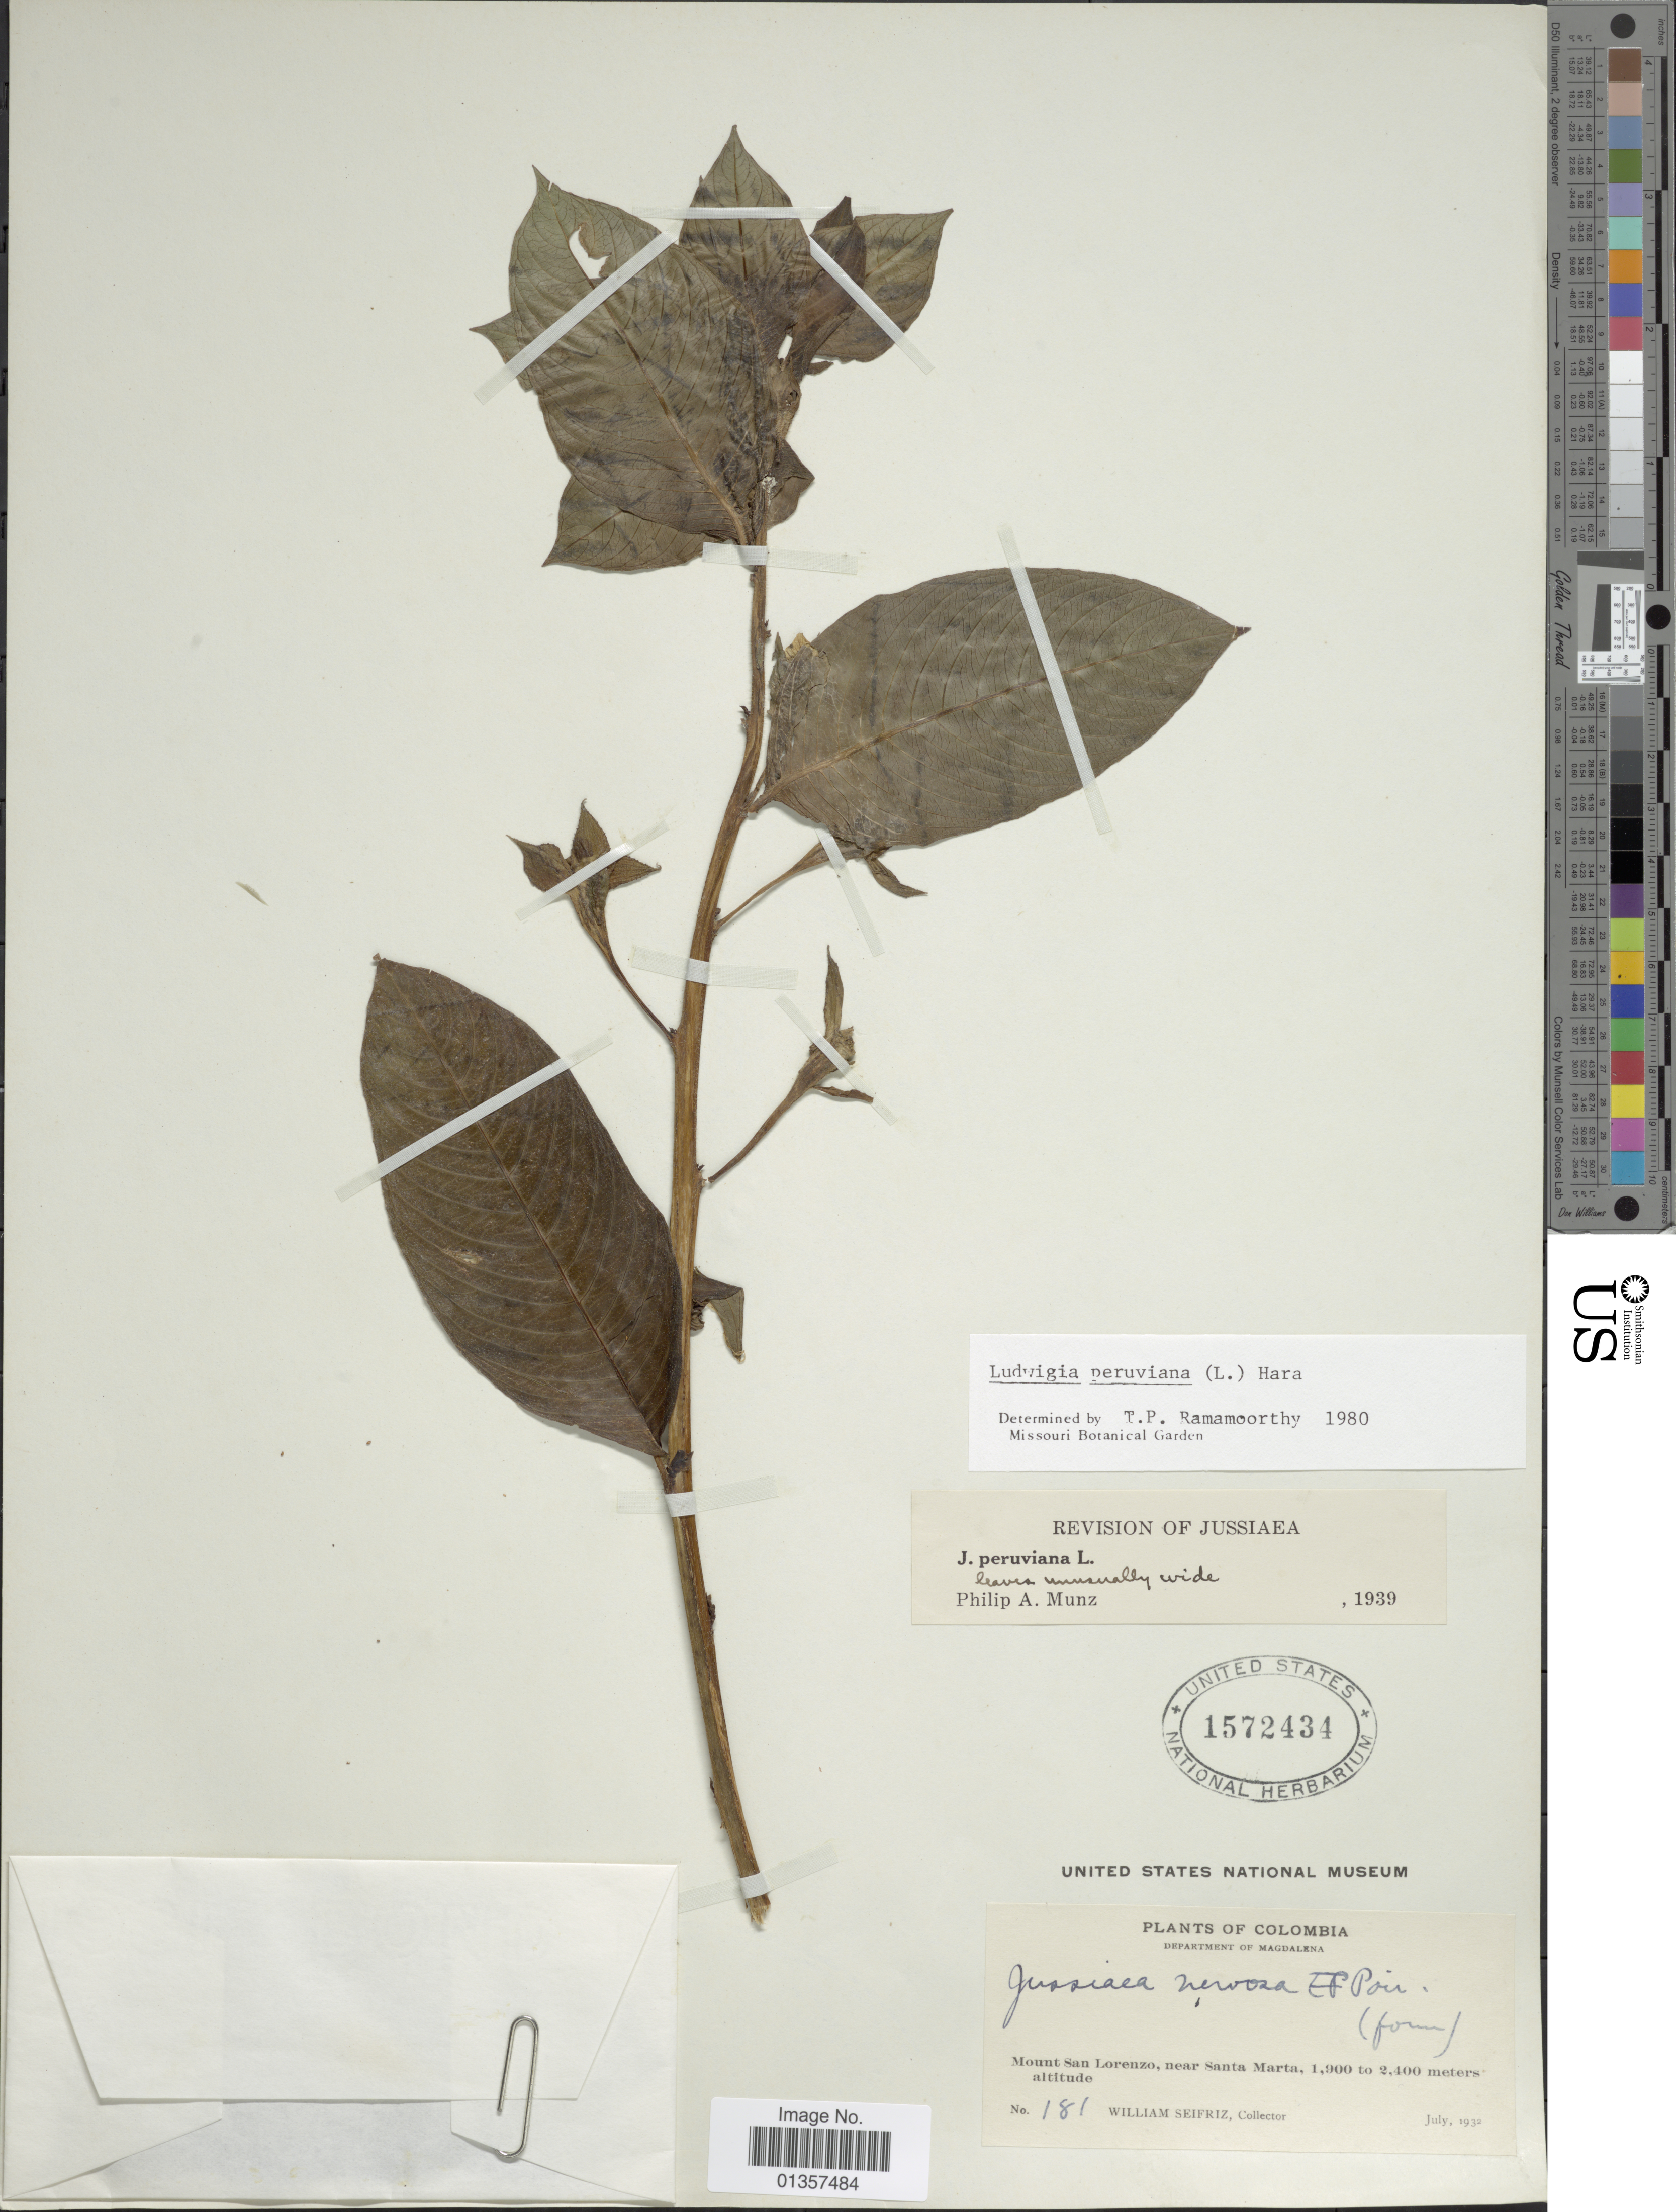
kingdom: Plantae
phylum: Tracheophyta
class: Magnoliopsida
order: Myrtales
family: Onagraceae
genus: Ludwigia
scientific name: Ludwigia peruviana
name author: (L.) H. Hara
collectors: W. Seifriz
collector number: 181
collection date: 1932-07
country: Colombia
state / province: Magdalena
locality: Mount San Lorenzo, near Santa Marta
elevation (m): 1900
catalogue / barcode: US 1572434